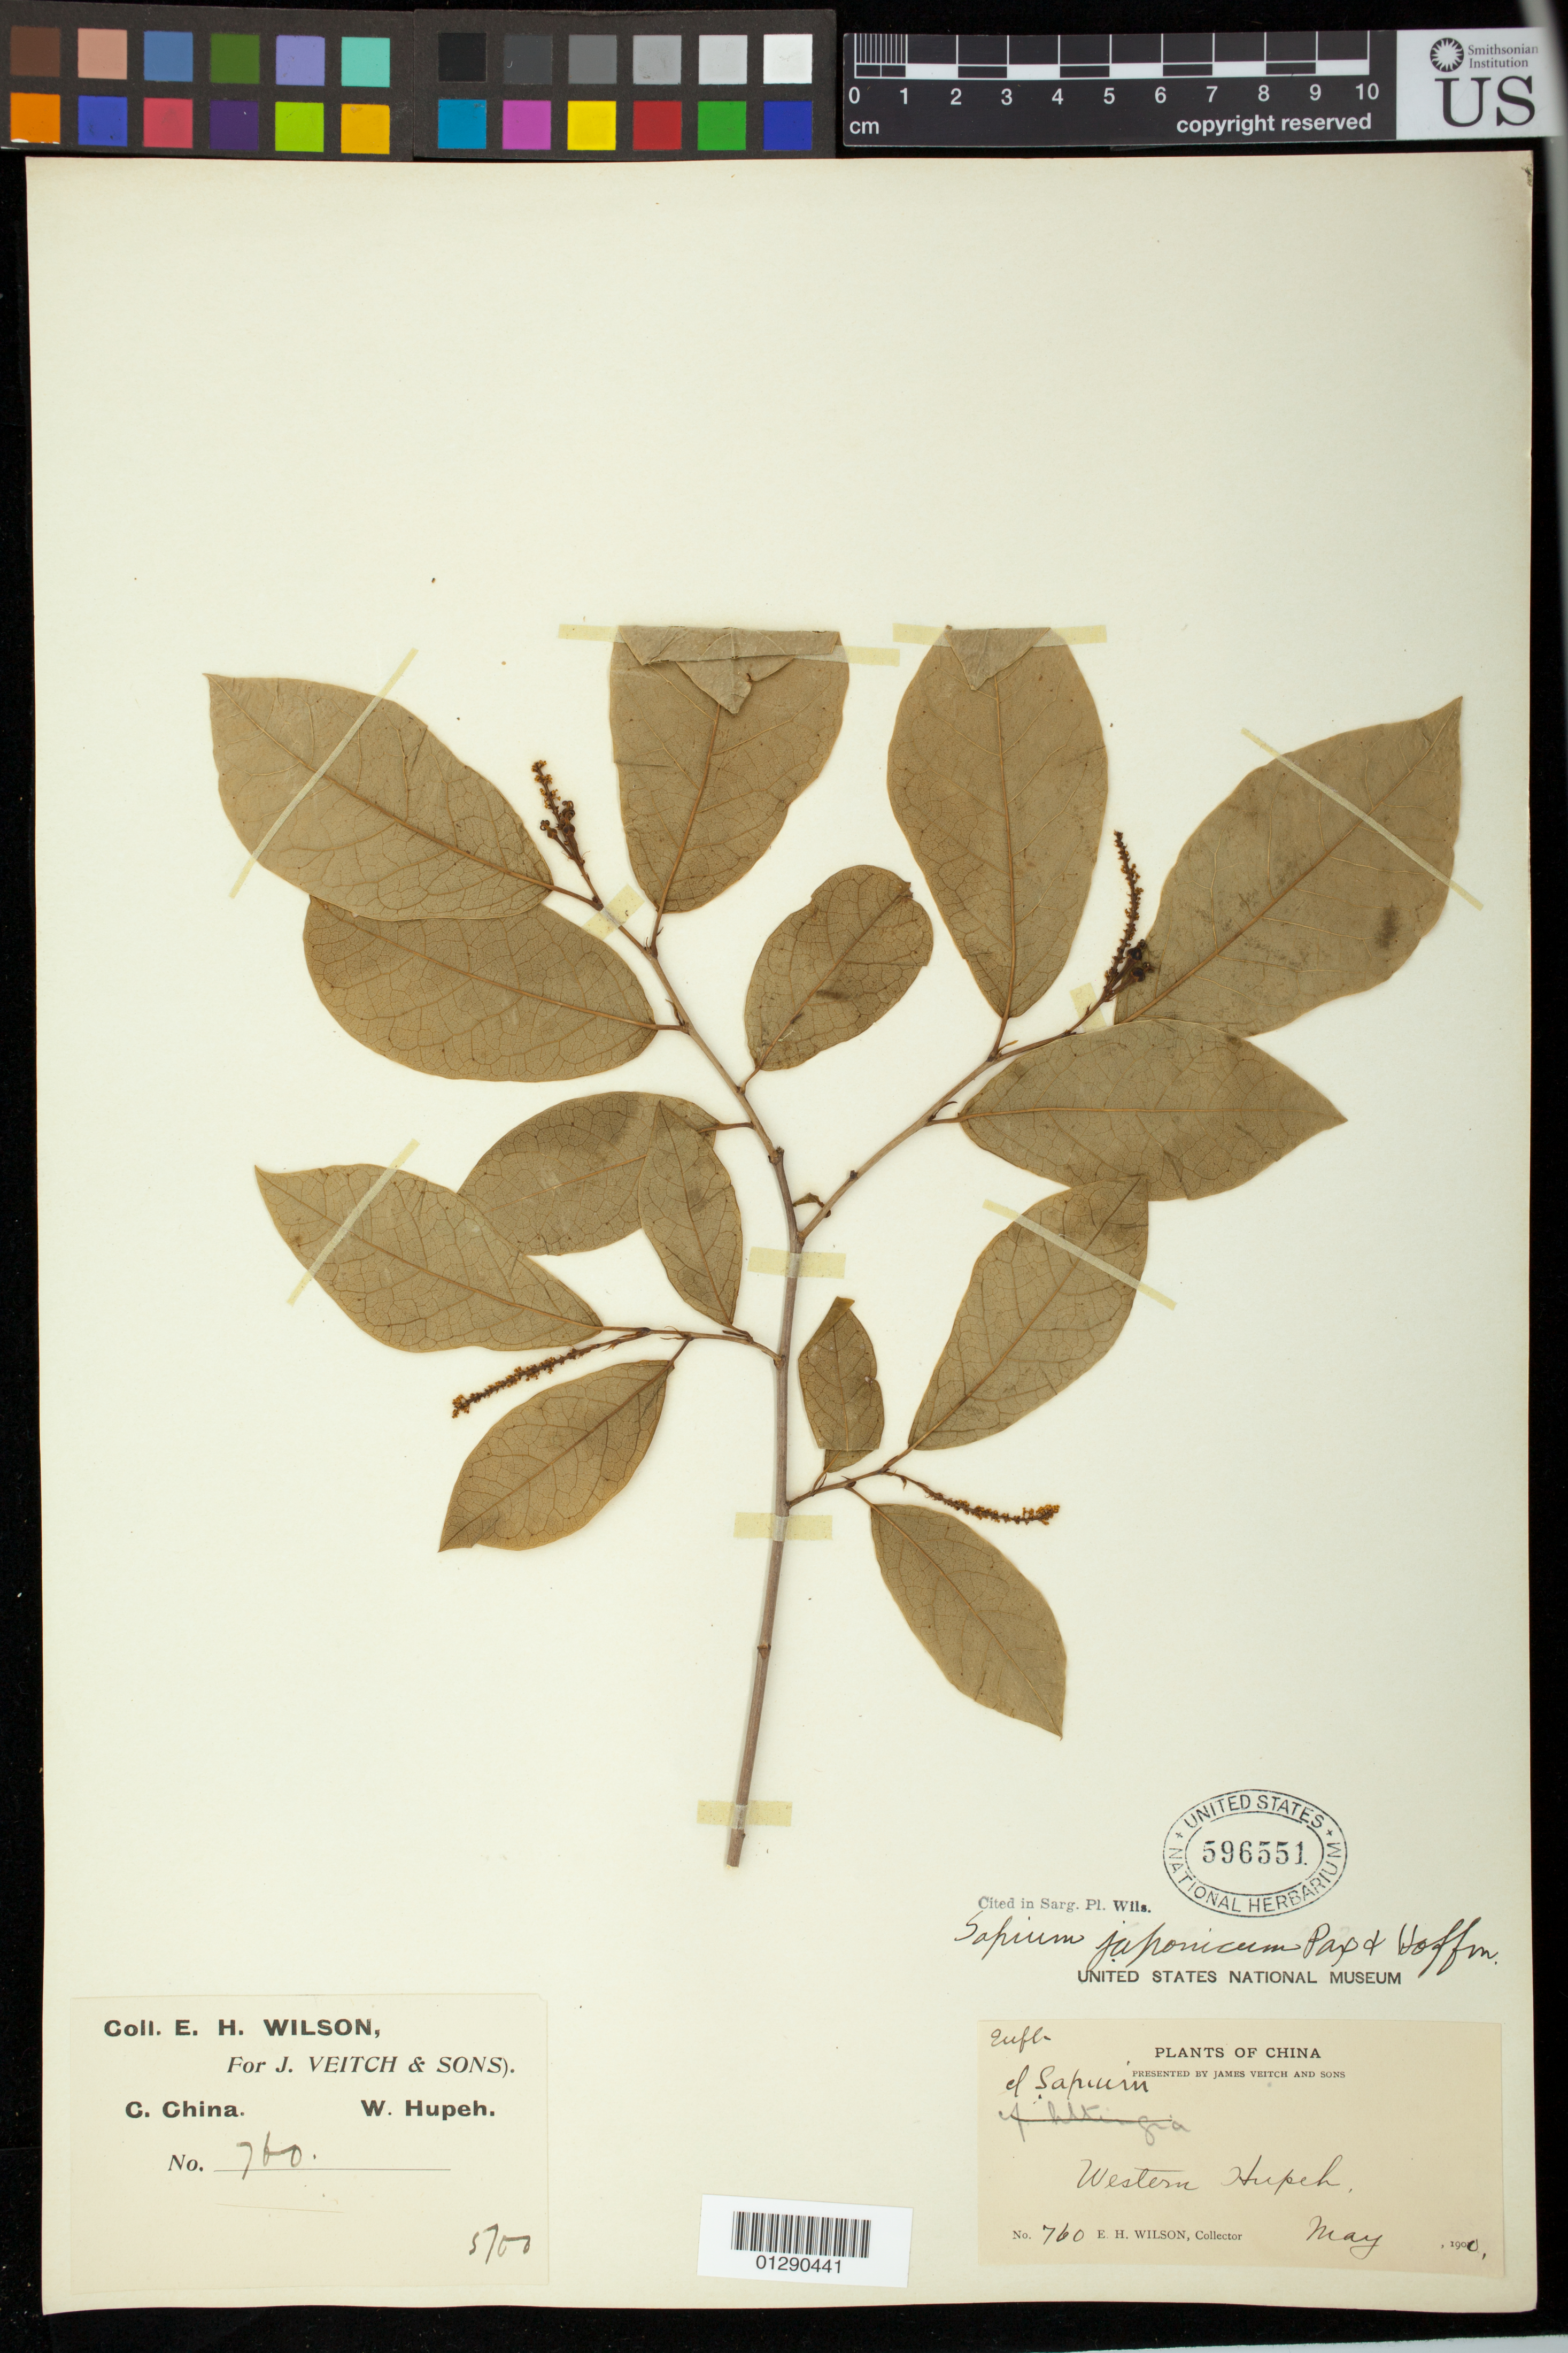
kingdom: Plantae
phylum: Tracheophyta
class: Magnoliopsida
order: Malpighiales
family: Euphorbiaceae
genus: Sapium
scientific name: Sapium japonicum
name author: (Siebold & Zucc.) Pax & K. Hoffm.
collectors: E. H. Wilson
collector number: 760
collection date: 1900-05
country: China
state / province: Hubei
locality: Western Hupeh. [Hubei]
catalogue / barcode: US 596551